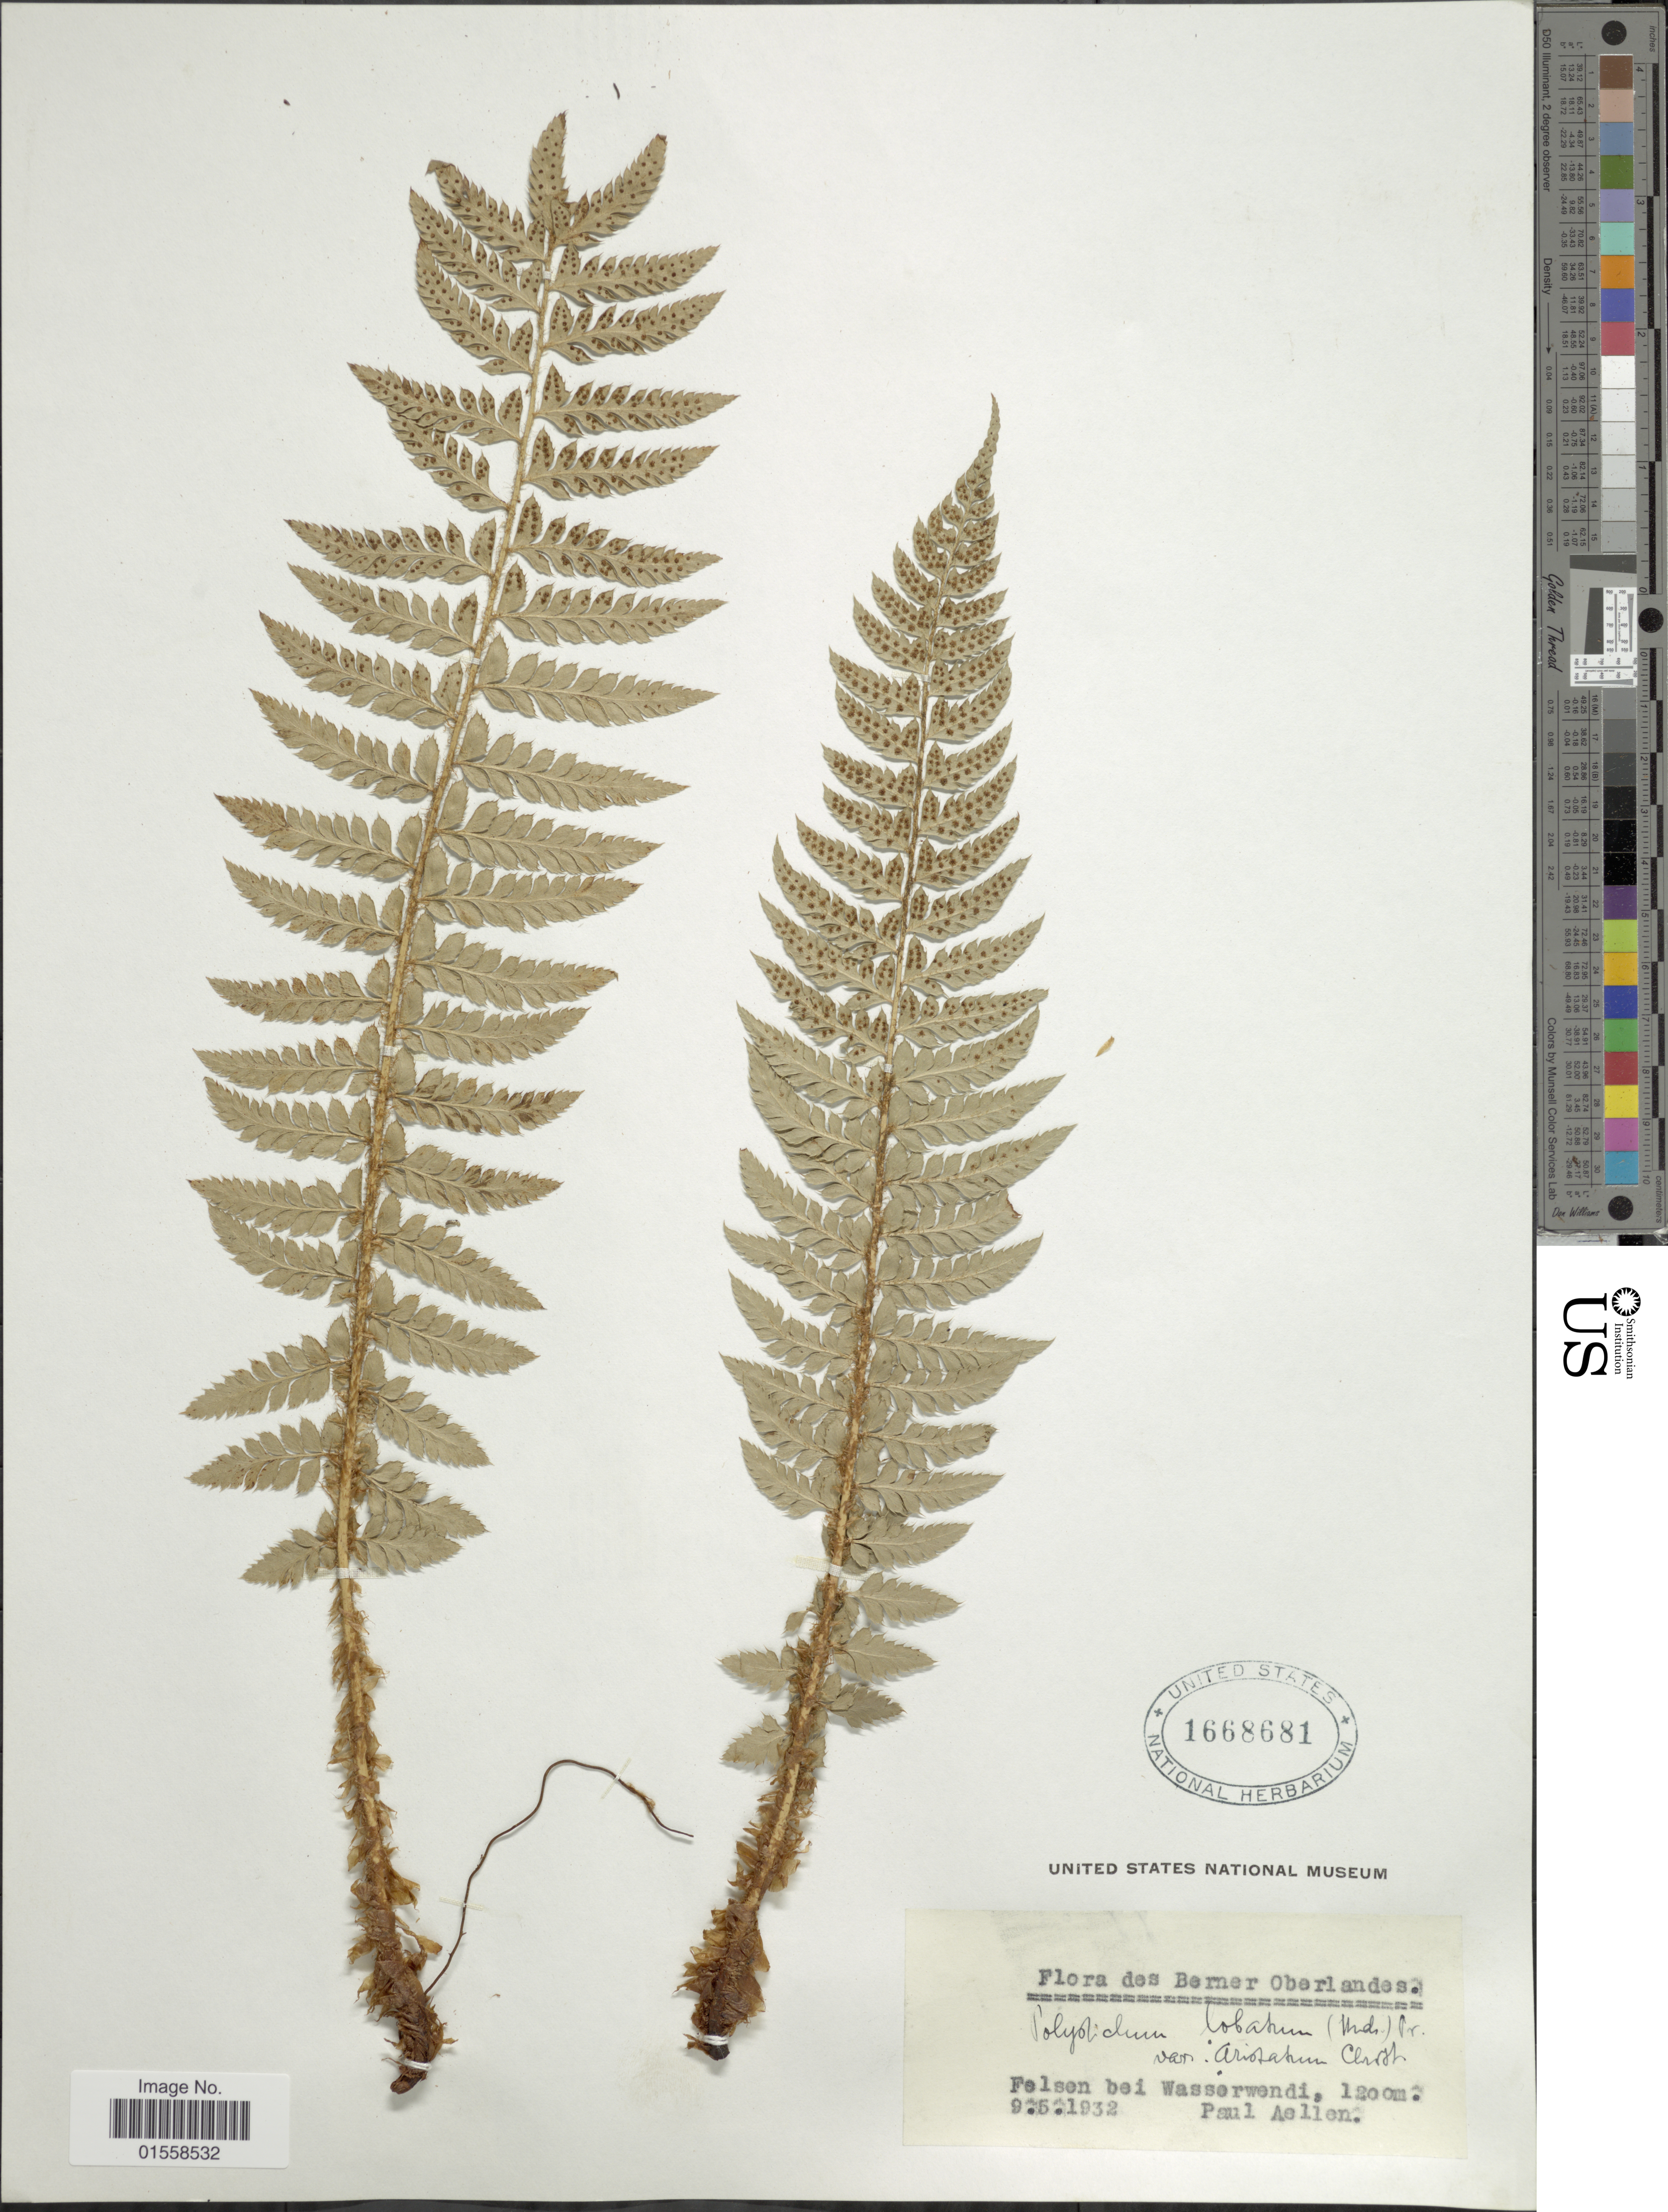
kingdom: Plantae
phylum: Tracheophyta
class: Polypodiopsida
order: Polypodiales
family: Dryopteridaceae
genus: Polystichum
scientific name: Polystichum aculeatum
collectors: P. Aellen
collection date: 1932-05-09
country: Switzerland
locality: Berner Oberlandes, Felsen bei Wasserwendi.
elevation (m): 1200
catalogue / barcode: US 1668681